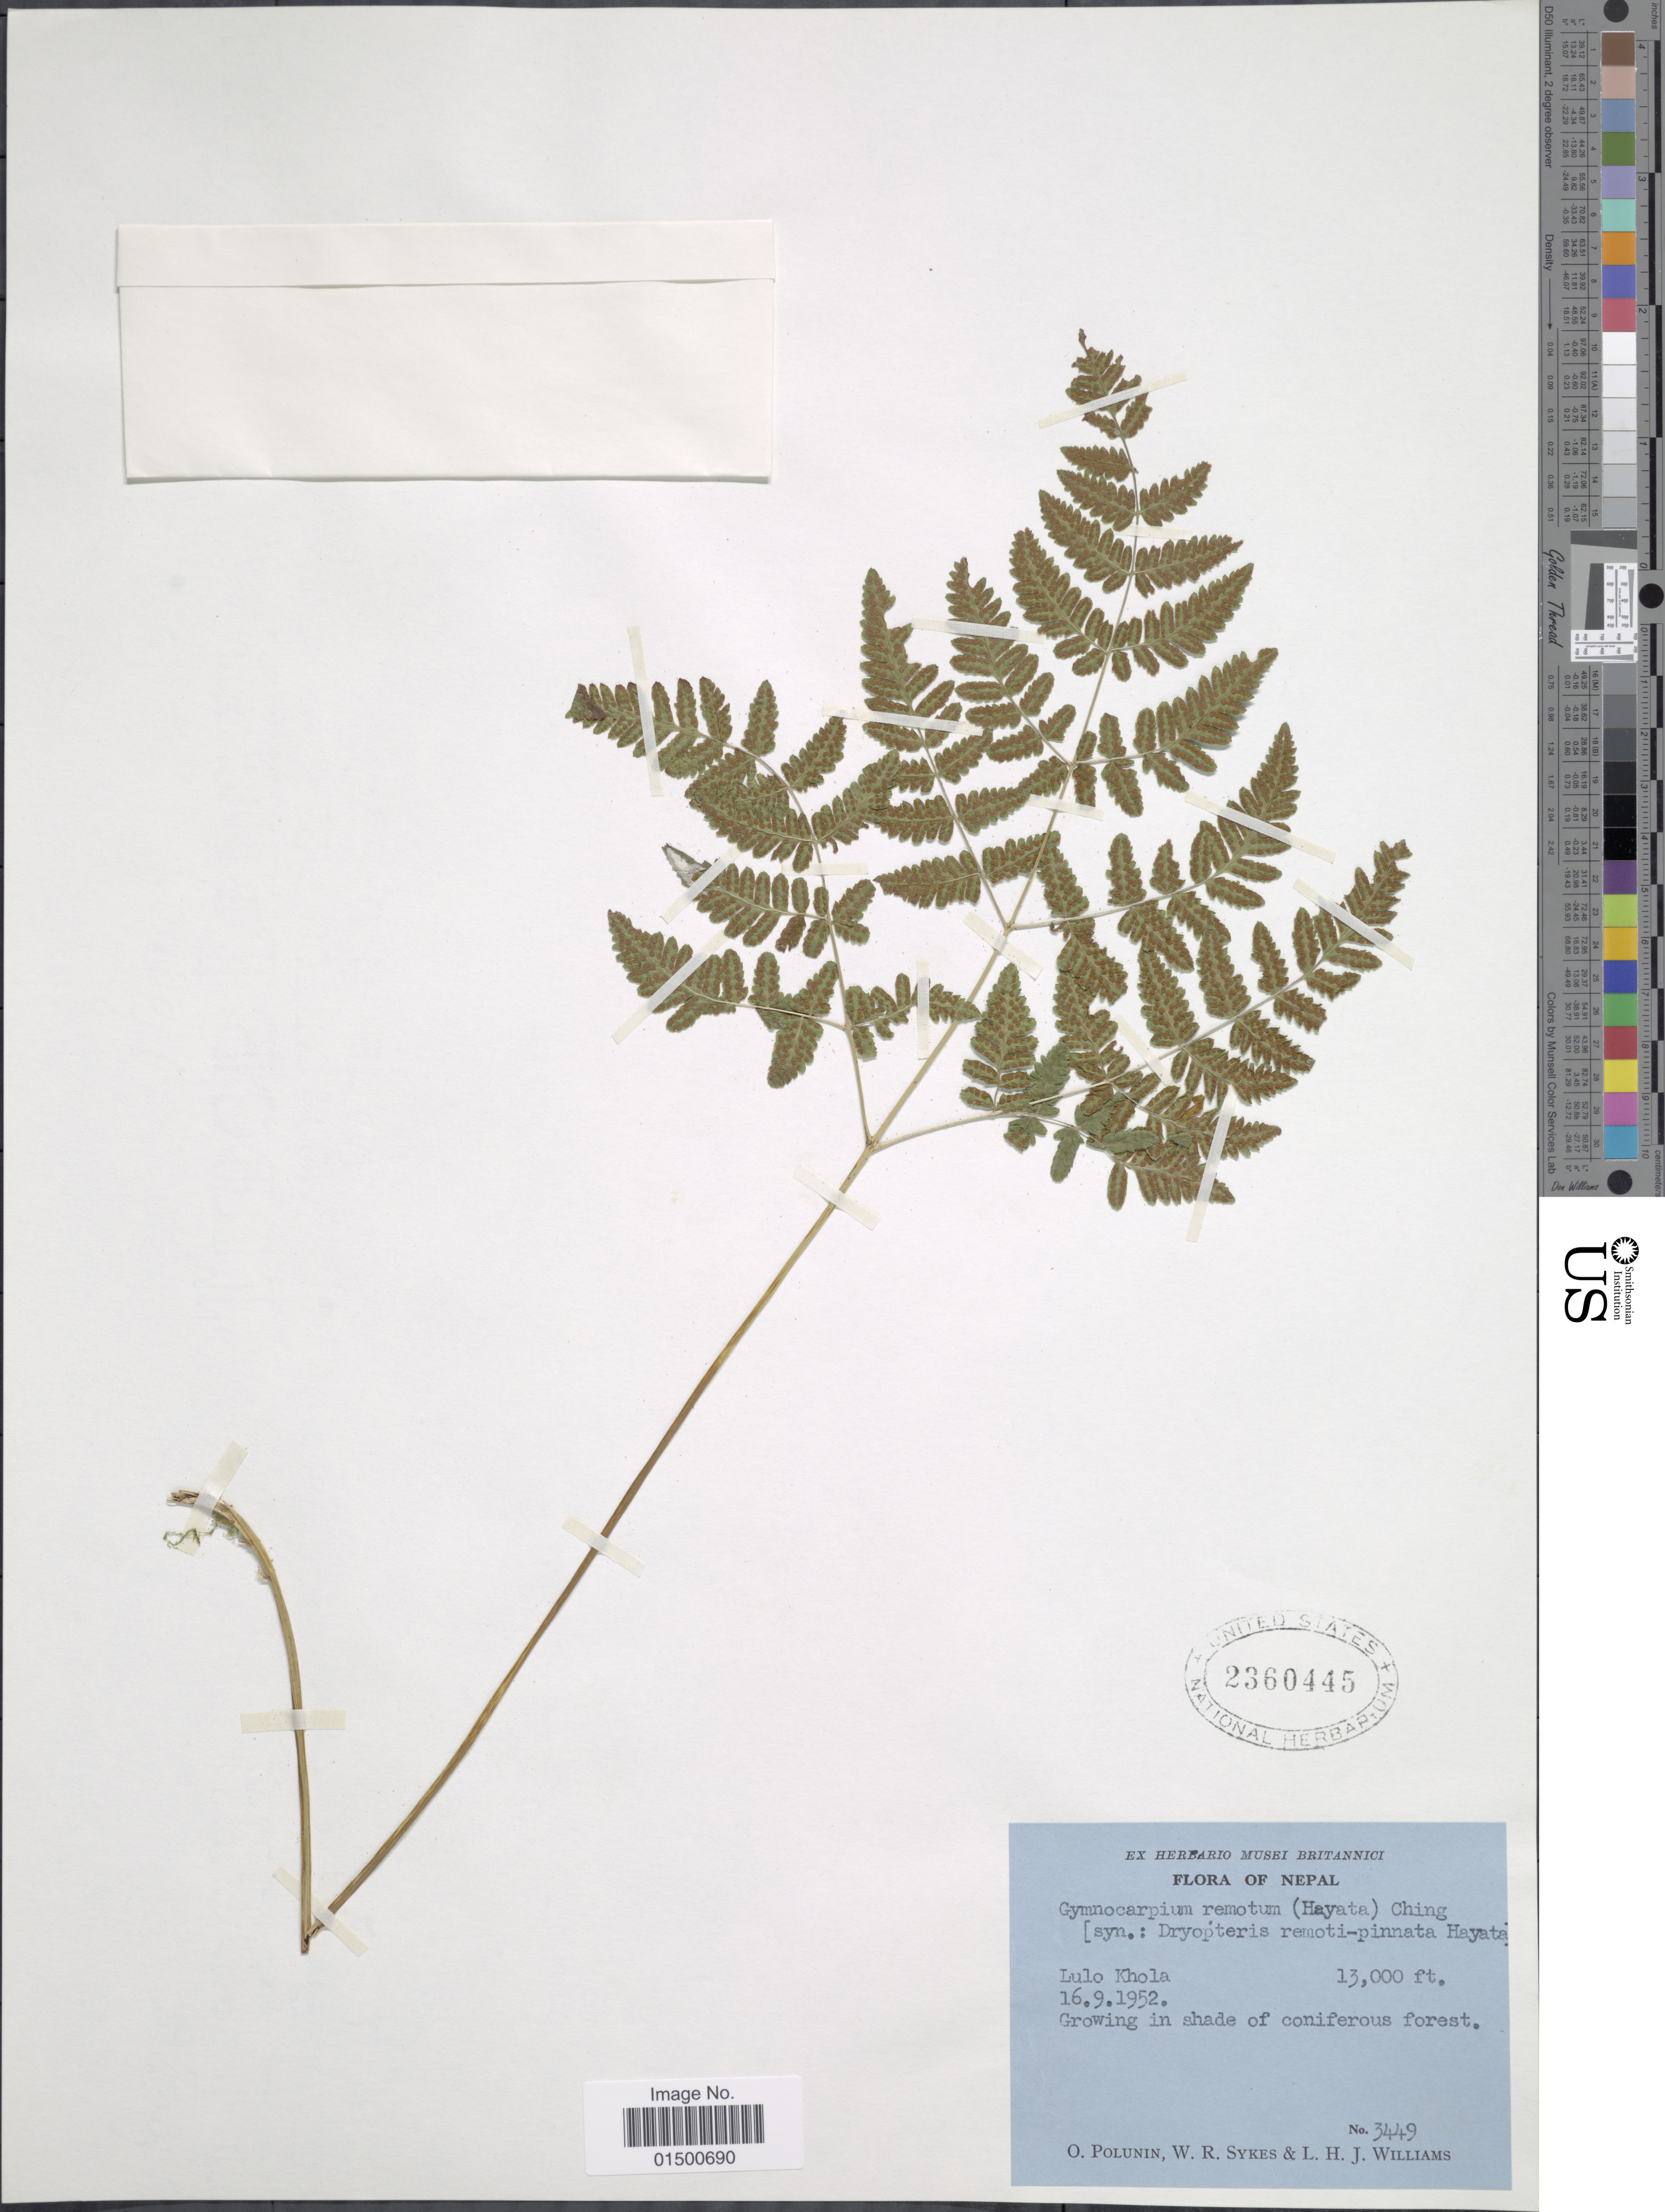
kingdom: Plantae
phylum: Tracheophyta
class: Polypodiopsida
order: Polypodiales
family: Cystopteridaceae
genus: Gymnocarpium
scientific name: Gymnocarpium remotepinnatum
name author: (Hayata) Ching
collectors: O. V. Polunin, W. R. Sykes & H. Williams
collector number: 3449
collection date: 1952-09-16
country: Nepal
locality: Lulo Khola, growing in shade of coniferous forest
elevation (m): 3962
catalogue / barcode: US 2360445